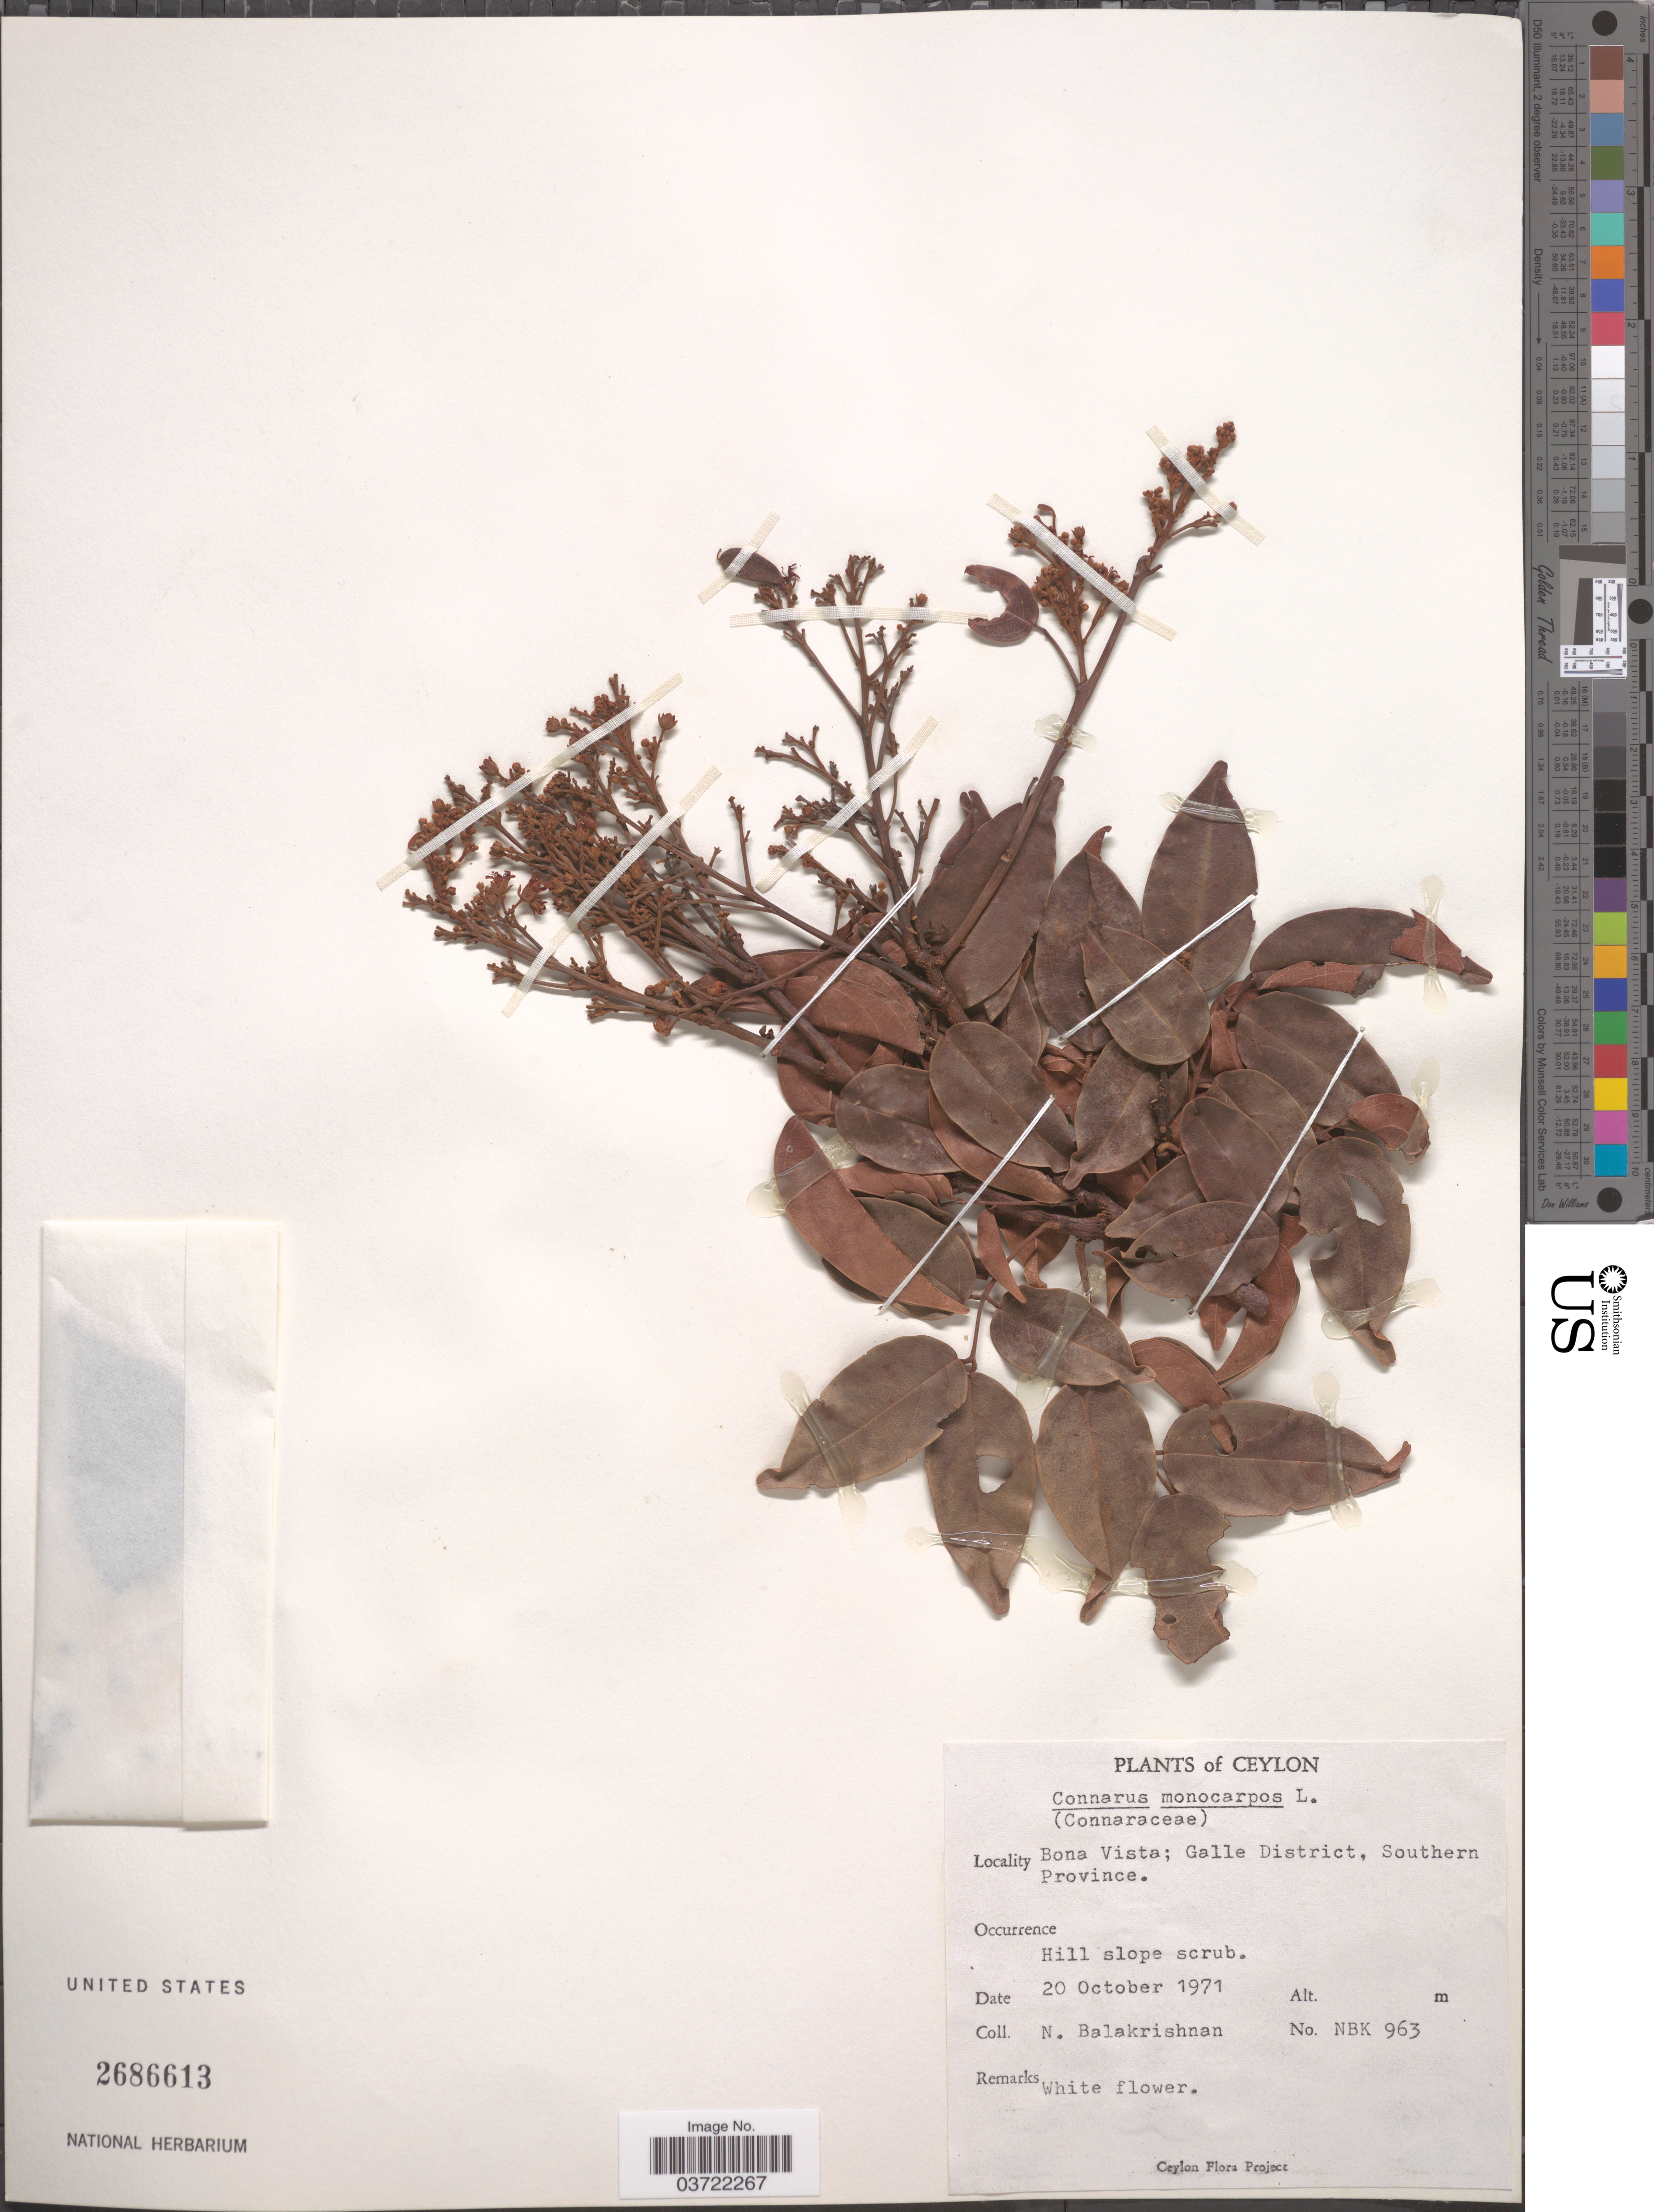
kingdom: Plantae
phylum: Tracheophyta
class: Magnoliopsida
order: Oxalidales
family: Connaraceae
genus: Connarus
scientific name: Connarus monocarpos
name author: L.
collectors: N. Balakrishnan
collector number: NBK963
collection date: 1971-10-20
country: Sri Lanka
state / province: Southern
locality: Ceylon. Bona Vista; Galle District.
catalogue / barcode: US 2686613